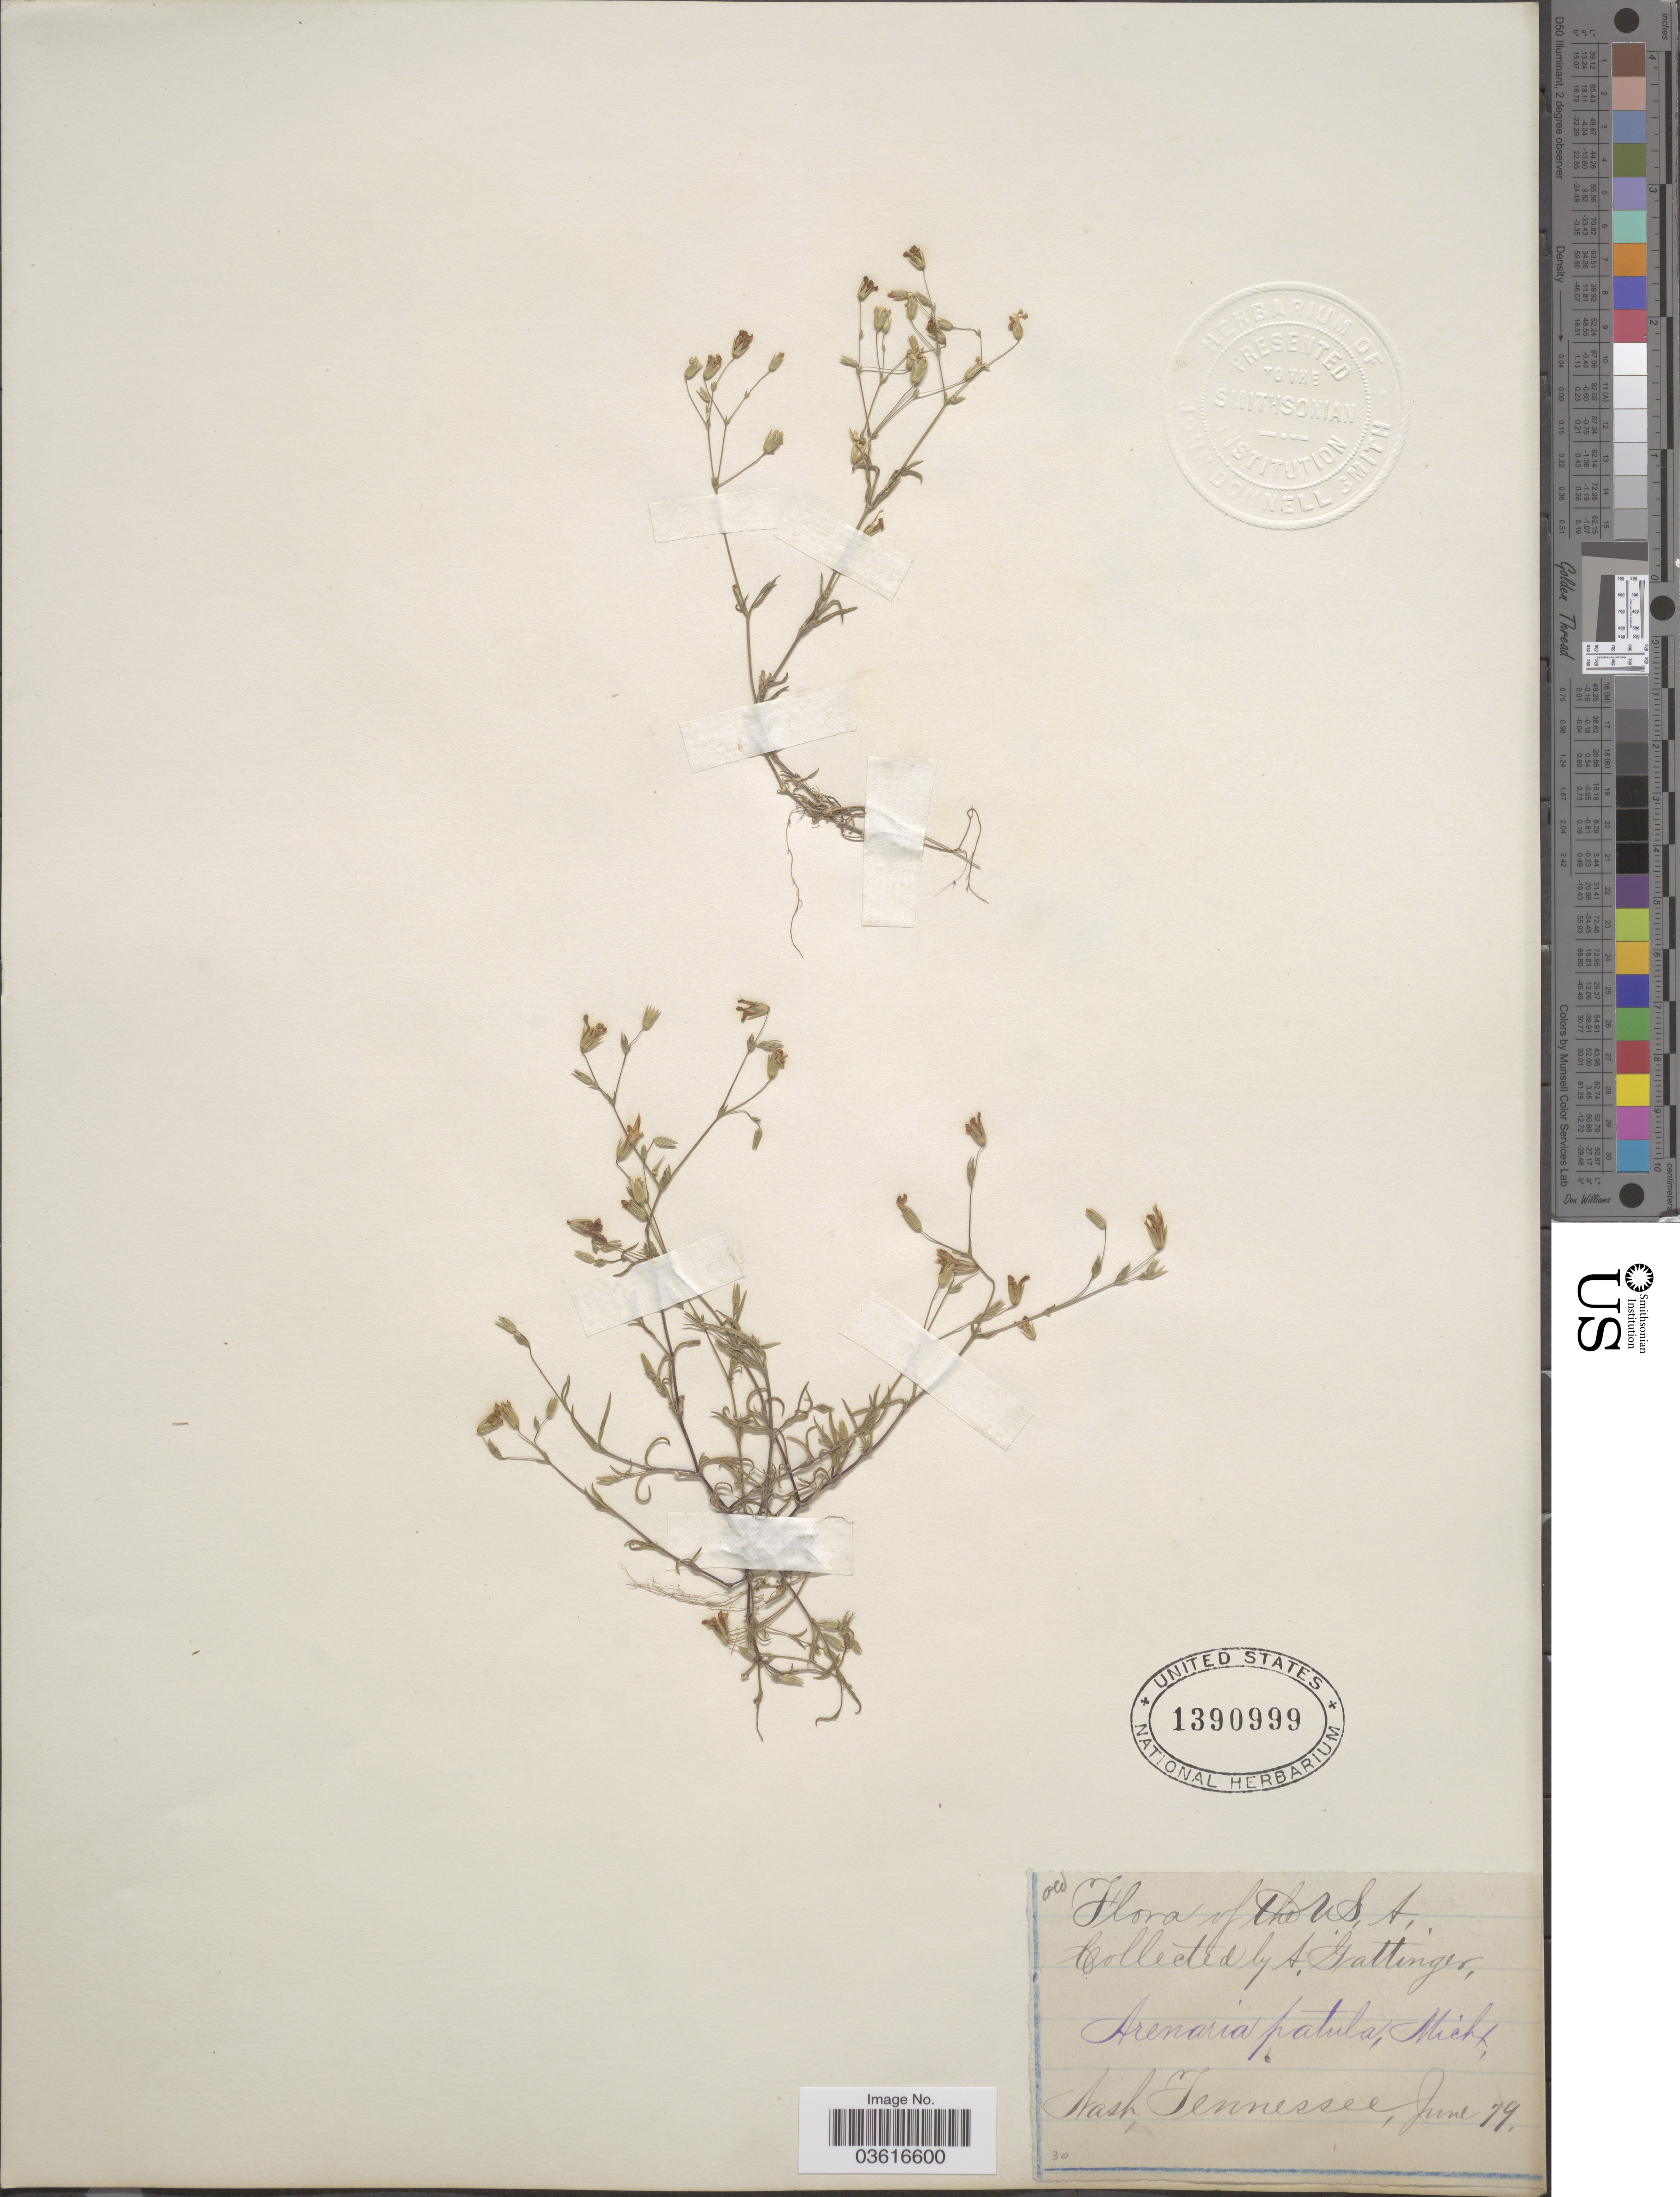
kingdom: Plantae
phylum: Tracheophyta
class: Magnoliopsida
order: Caryophyllales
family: Caryophyllaceae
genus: Minuartia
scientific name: Minuartia patula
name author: (Michx.) Mattf.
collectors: A. Gattinger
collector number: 30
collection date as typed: Transcribed d/m/y: /6/79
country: United States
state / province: Tennessee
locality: Nash.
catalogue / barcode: US 1390999